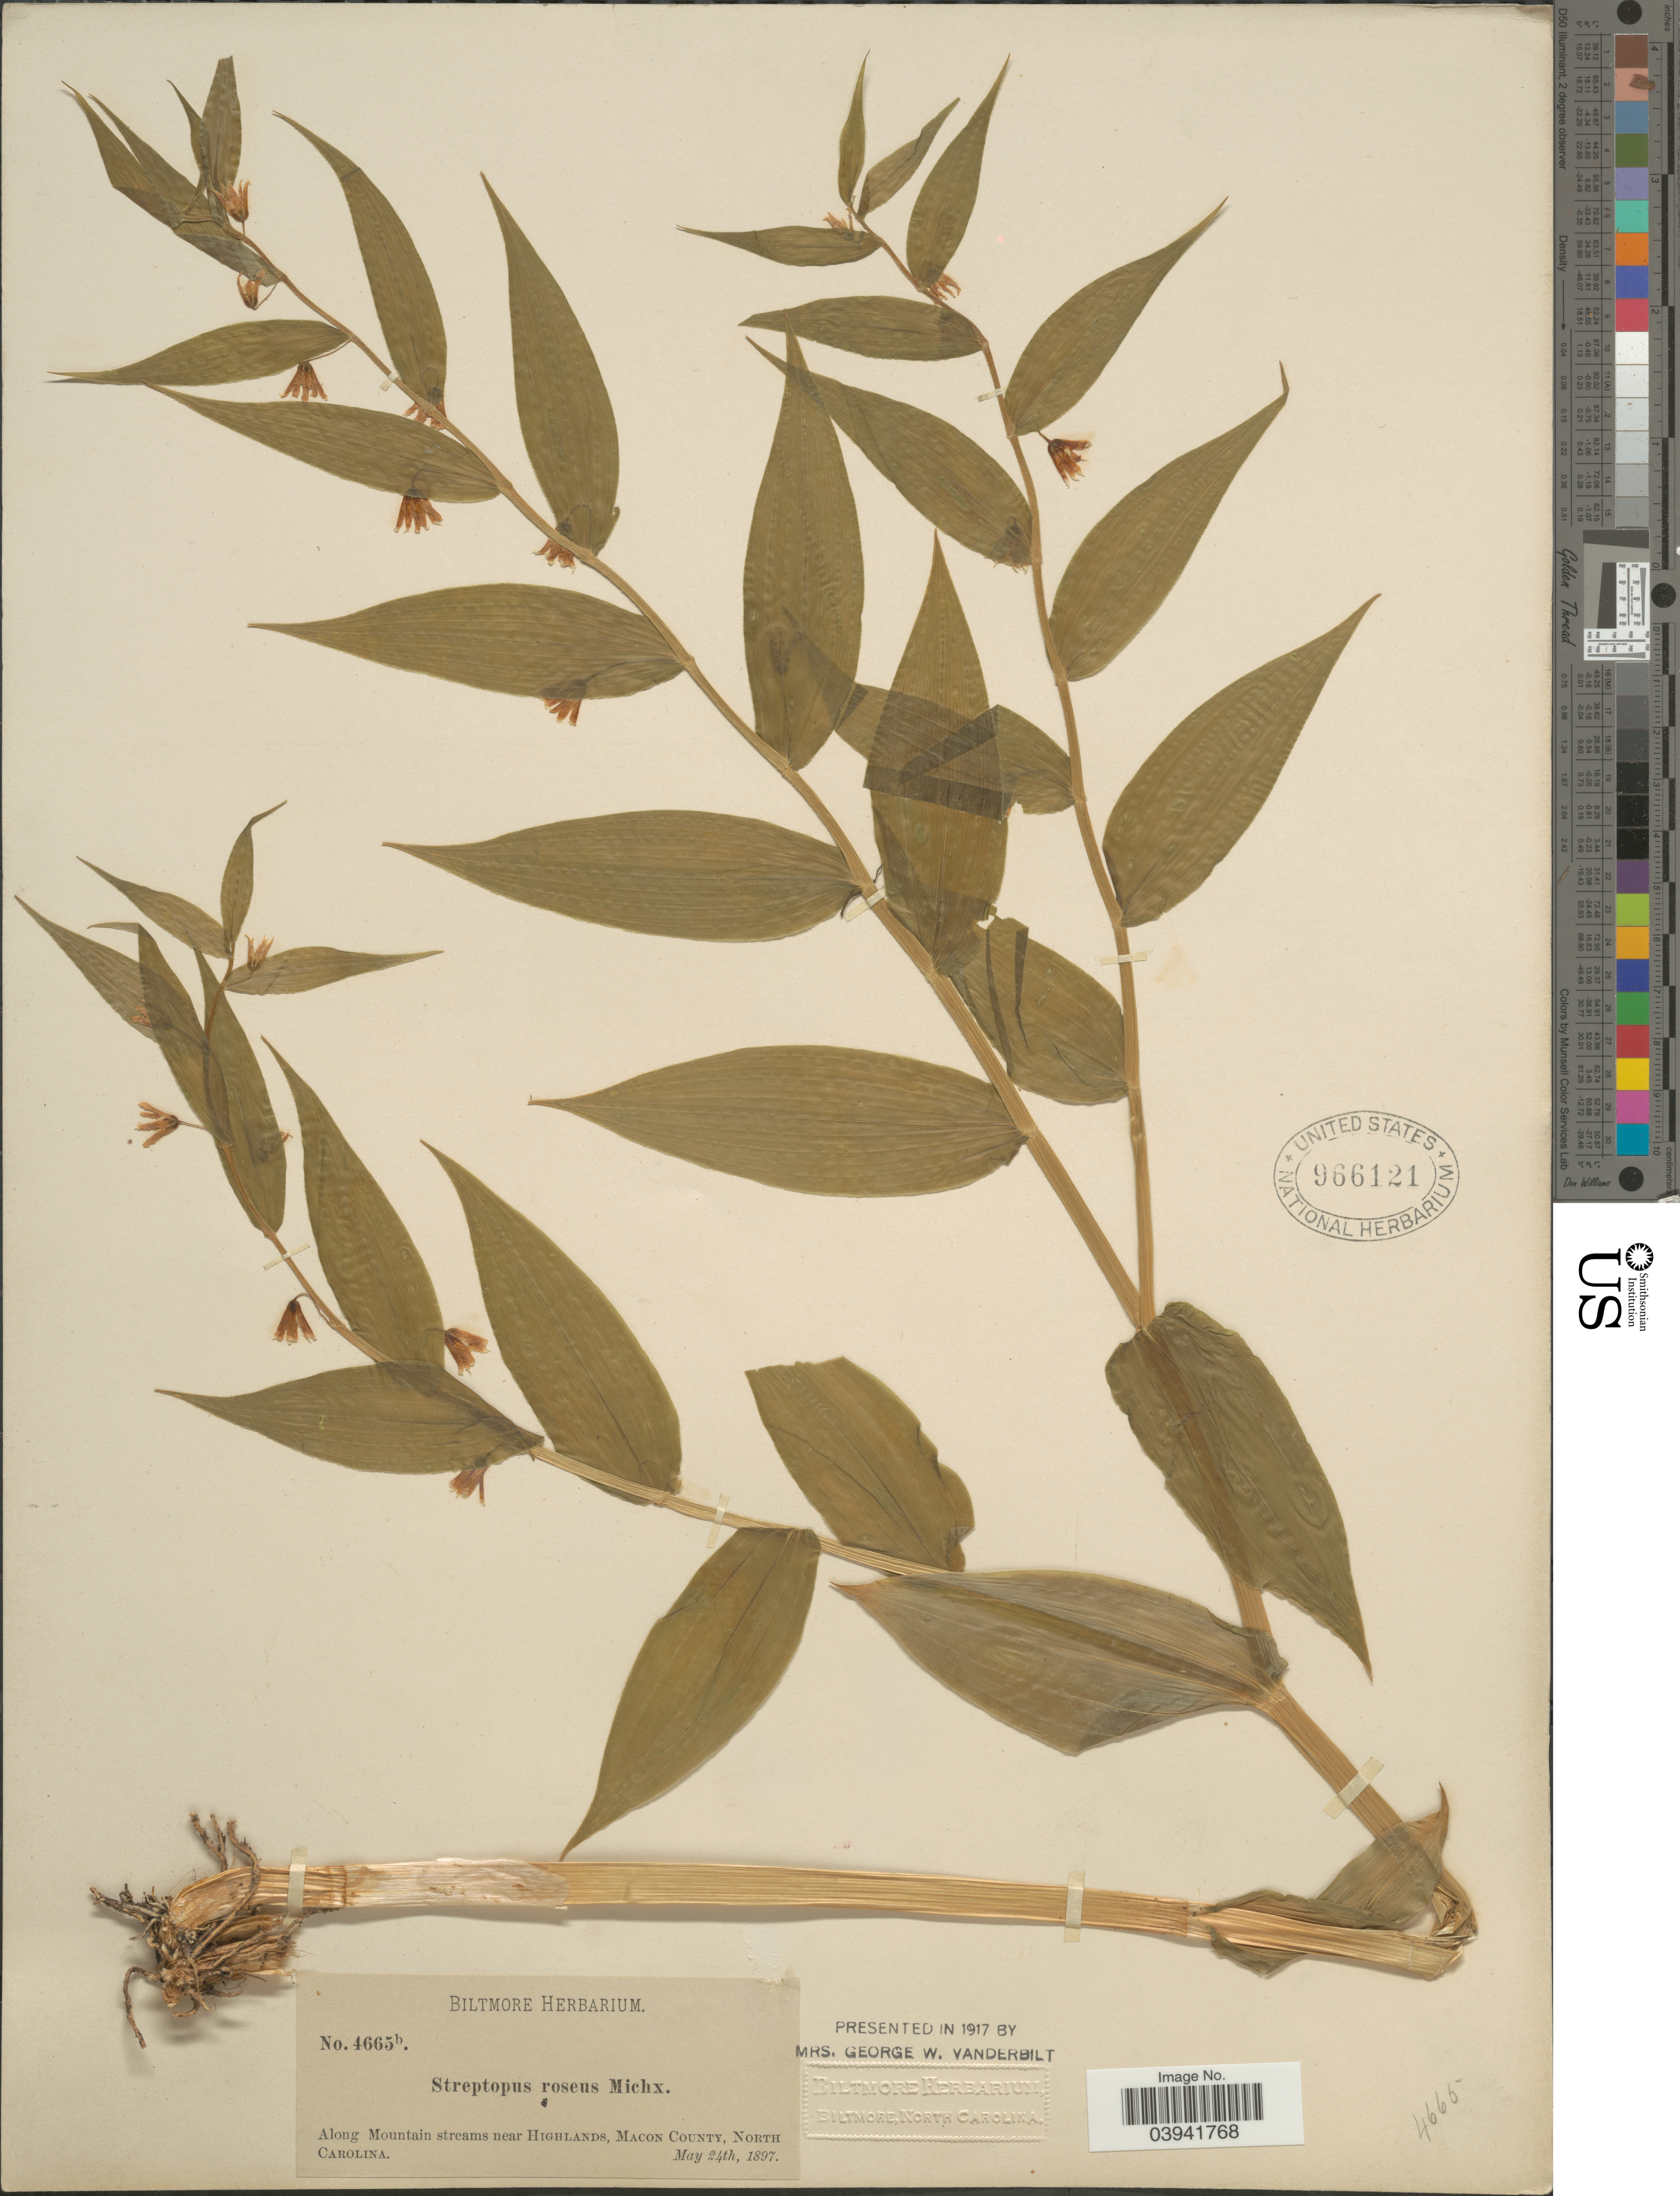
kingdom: Plantae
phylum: Tracheophyta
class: Liliopsida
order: Liliales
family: Liliaceae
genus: Streptopus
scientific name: Streptopus roseus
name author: Michx.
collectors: ex herb. Biltmore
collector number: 4665b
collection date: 1897-05-24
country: United States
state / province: North Carolina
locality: Along Mountain streams near Highlands, Macon County.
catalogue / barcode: US 966121